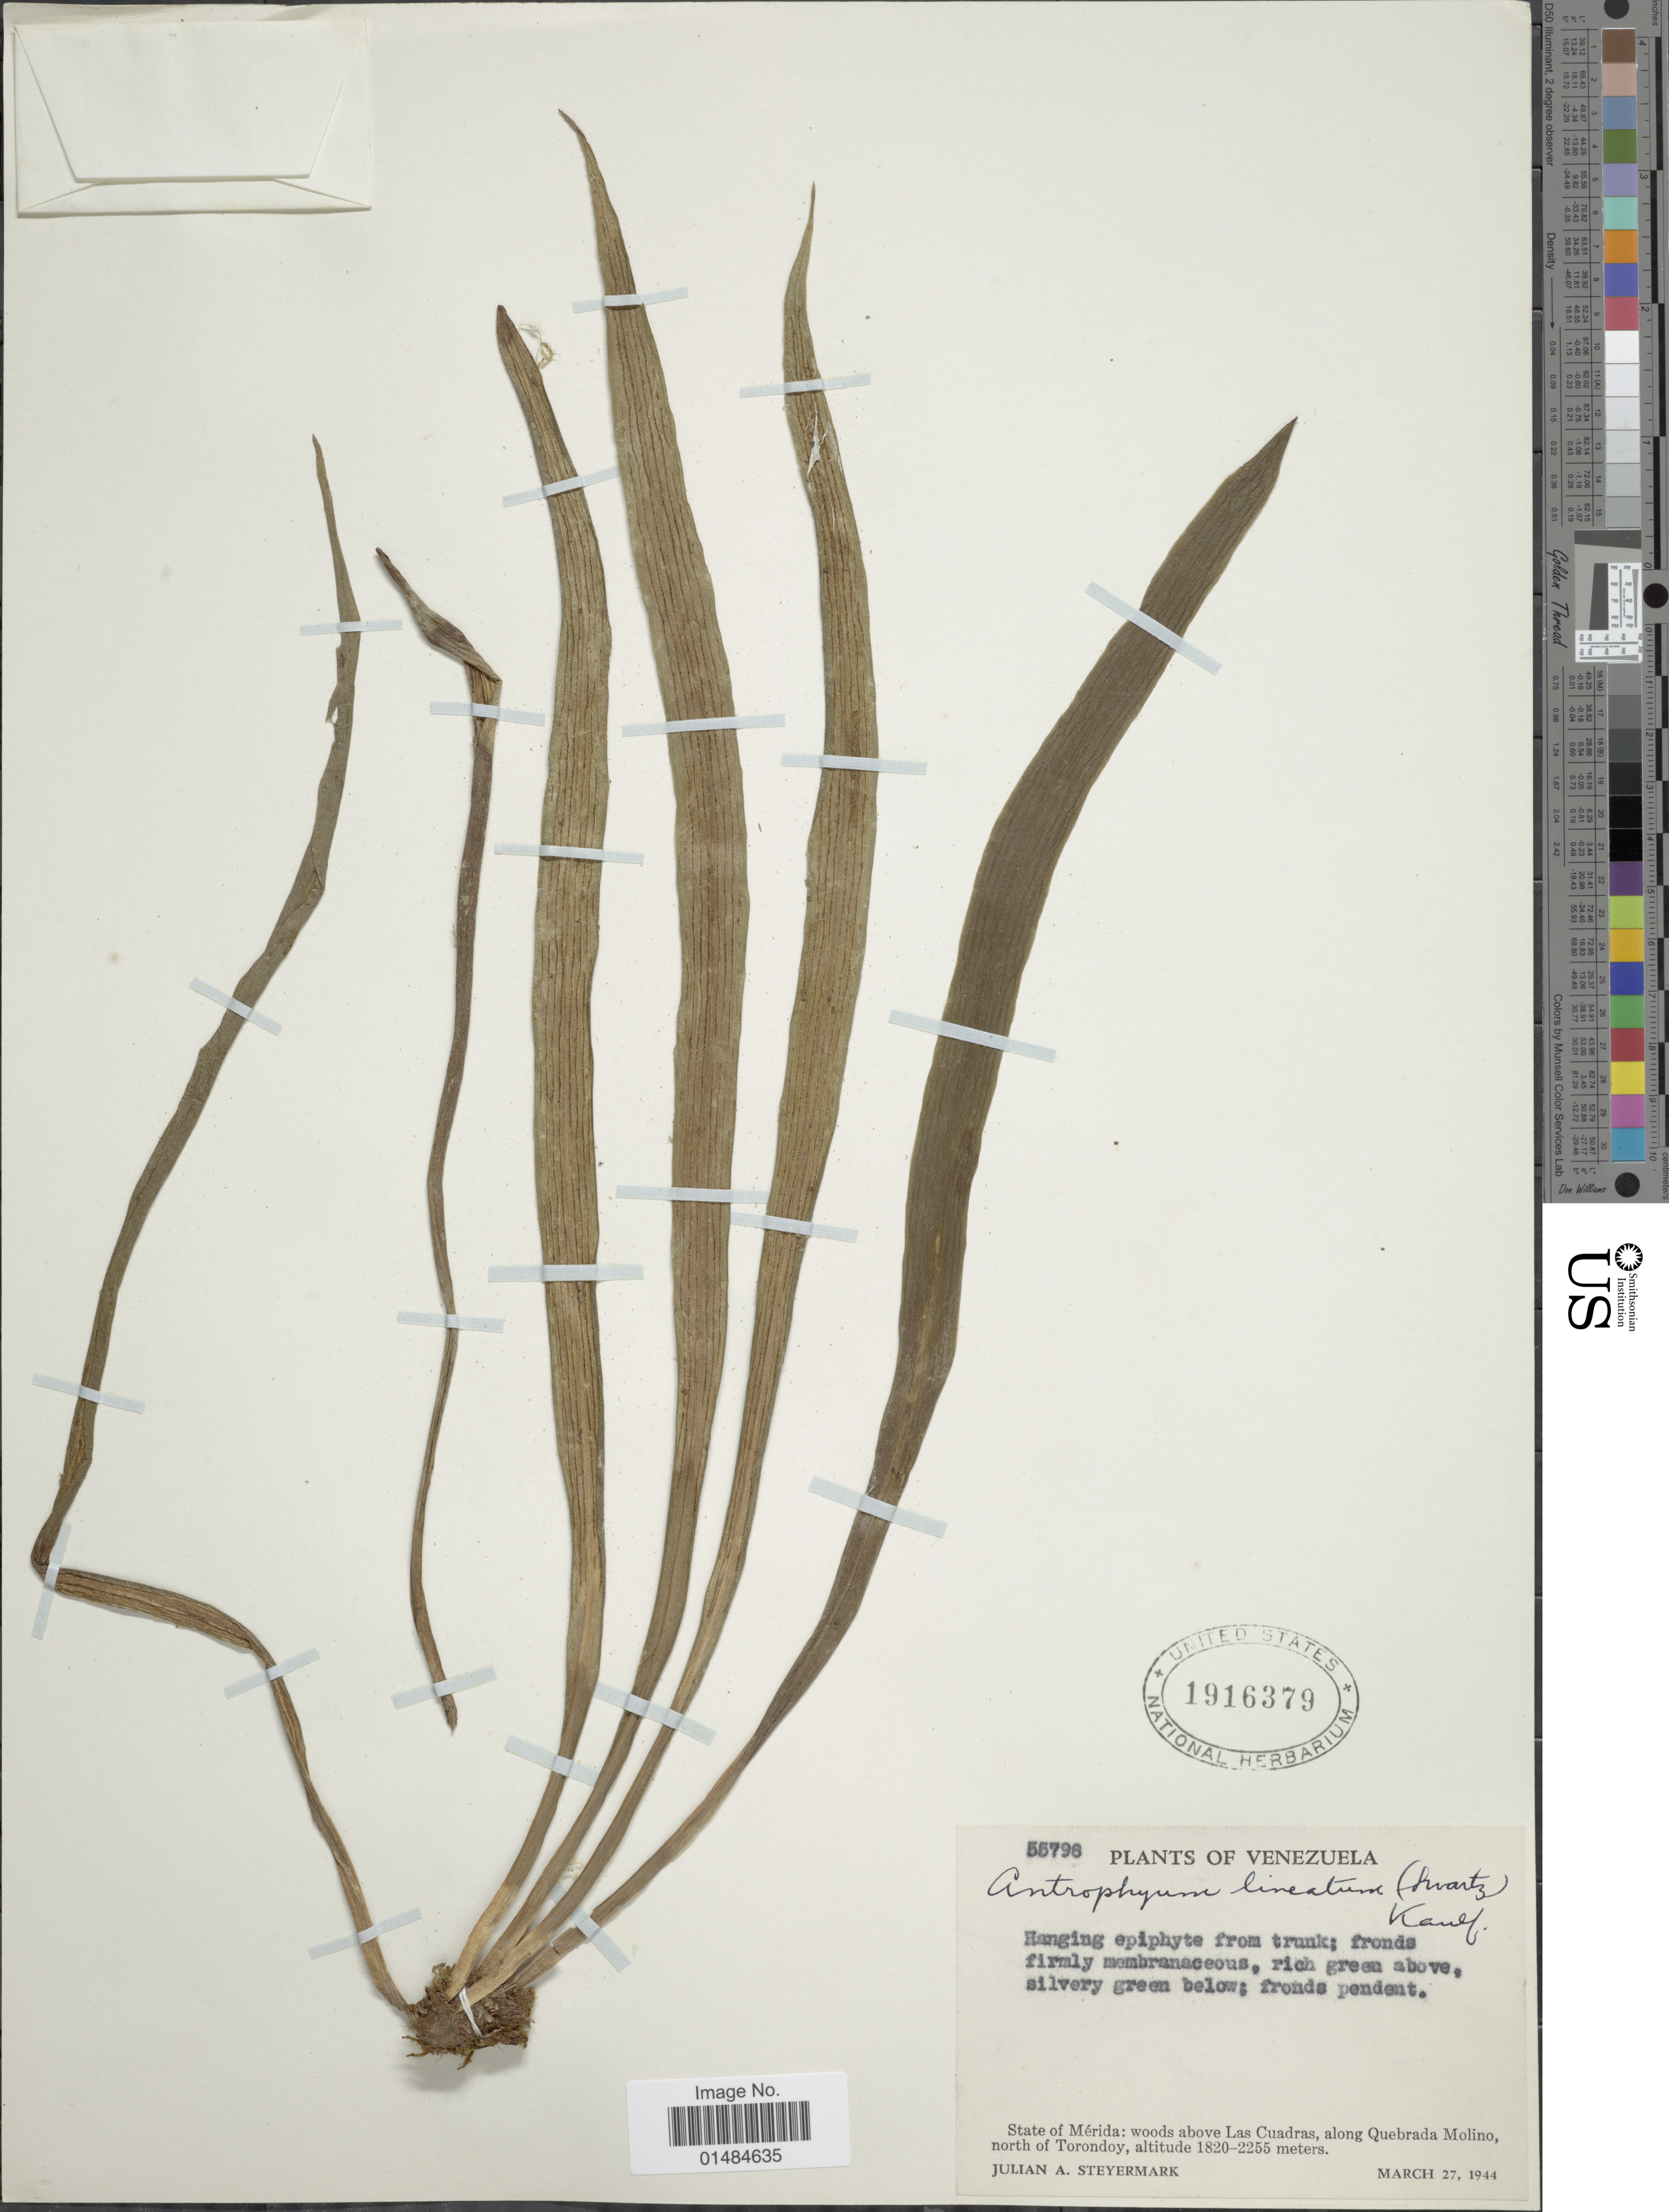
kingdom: Plantae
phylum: Tracheophyta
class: Polypodiopsida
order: Polypodiales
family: Pteridaceae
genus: Polytaenium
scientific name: Polytaenium lineatum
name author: (Sw.) J. Sm.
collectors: J. Steyermark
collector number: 55796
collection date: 1944-03-27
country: Venezuela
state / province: Mérida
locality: State of Mérida: woods above Las Cuadras, along Quebrada Molino, north of Torondoy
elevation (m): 1820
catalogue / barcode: US 1916379